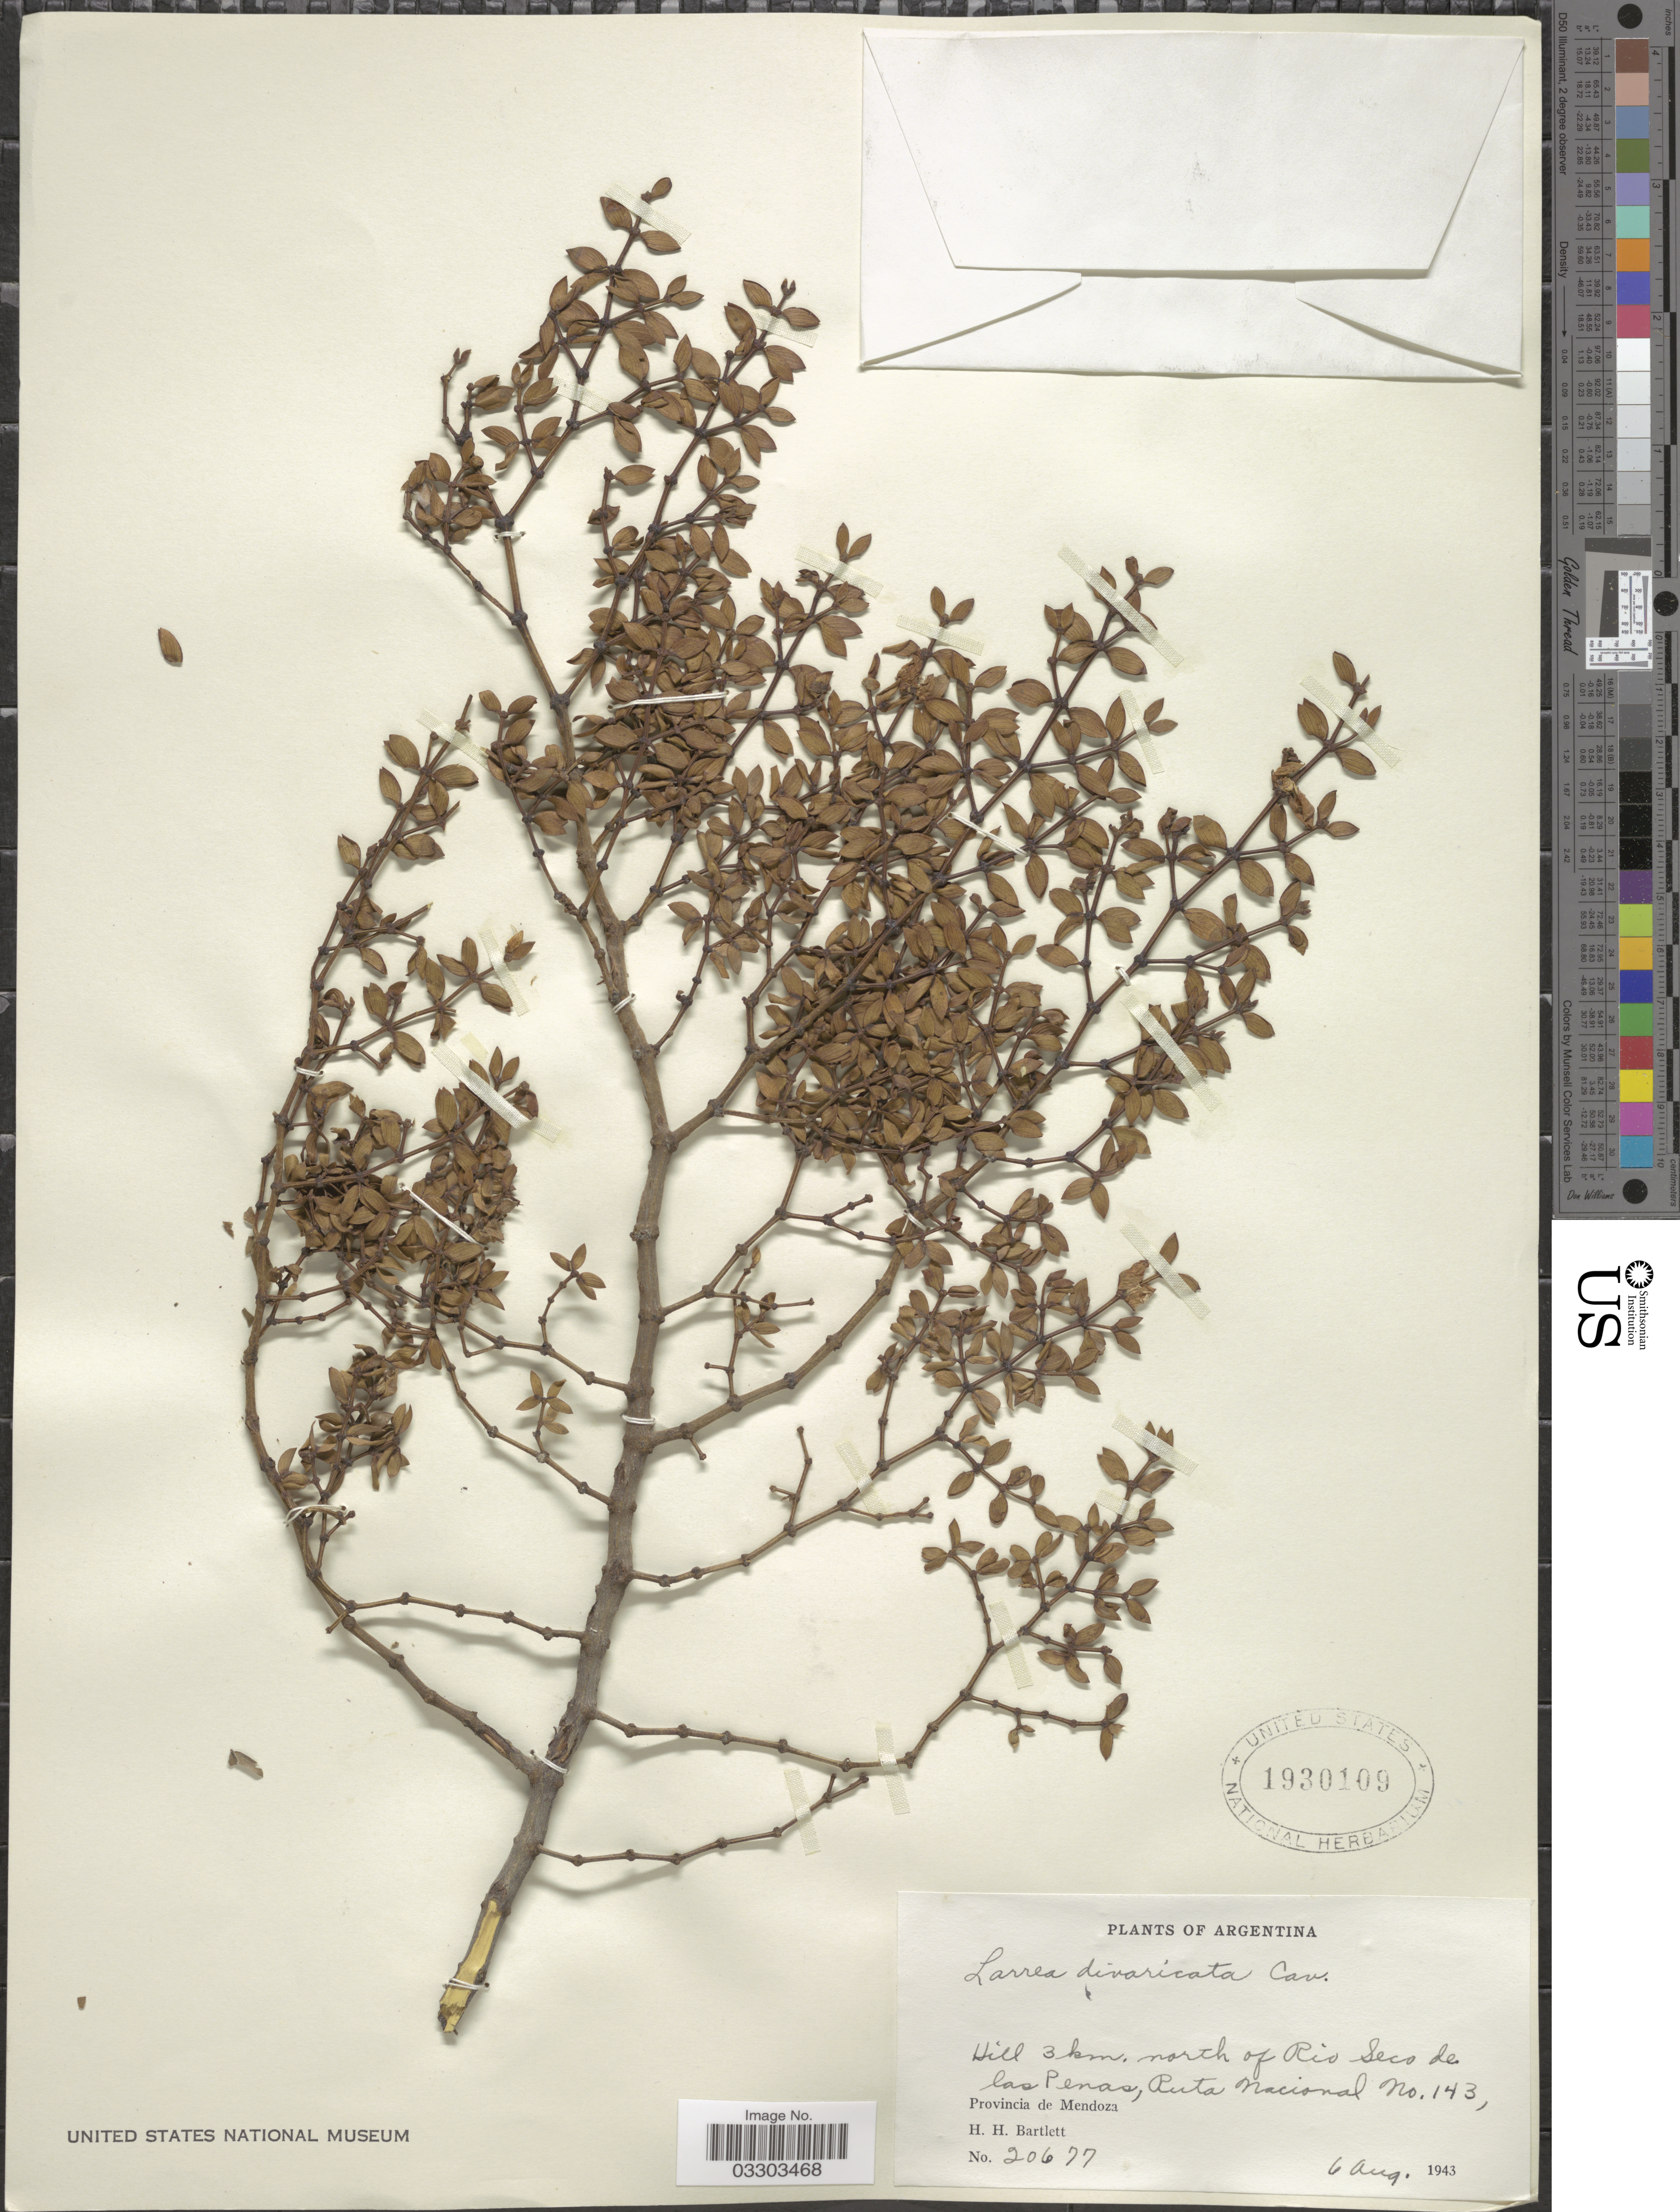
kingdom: Plantae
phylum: Tracheophyta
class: Magnoliopsida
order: Zygophyllales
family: Zygophyllaceae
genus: Larrea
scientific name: Larrea divaricata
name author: Cav.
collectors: H. H. Bartlett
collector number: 20677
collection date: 1943-08-06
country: Argentina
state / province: Mendoza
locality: Hill 3 km. north of Rio Seco de las Penas, Ruta Nacional No. 143.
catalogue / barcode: US 1930109